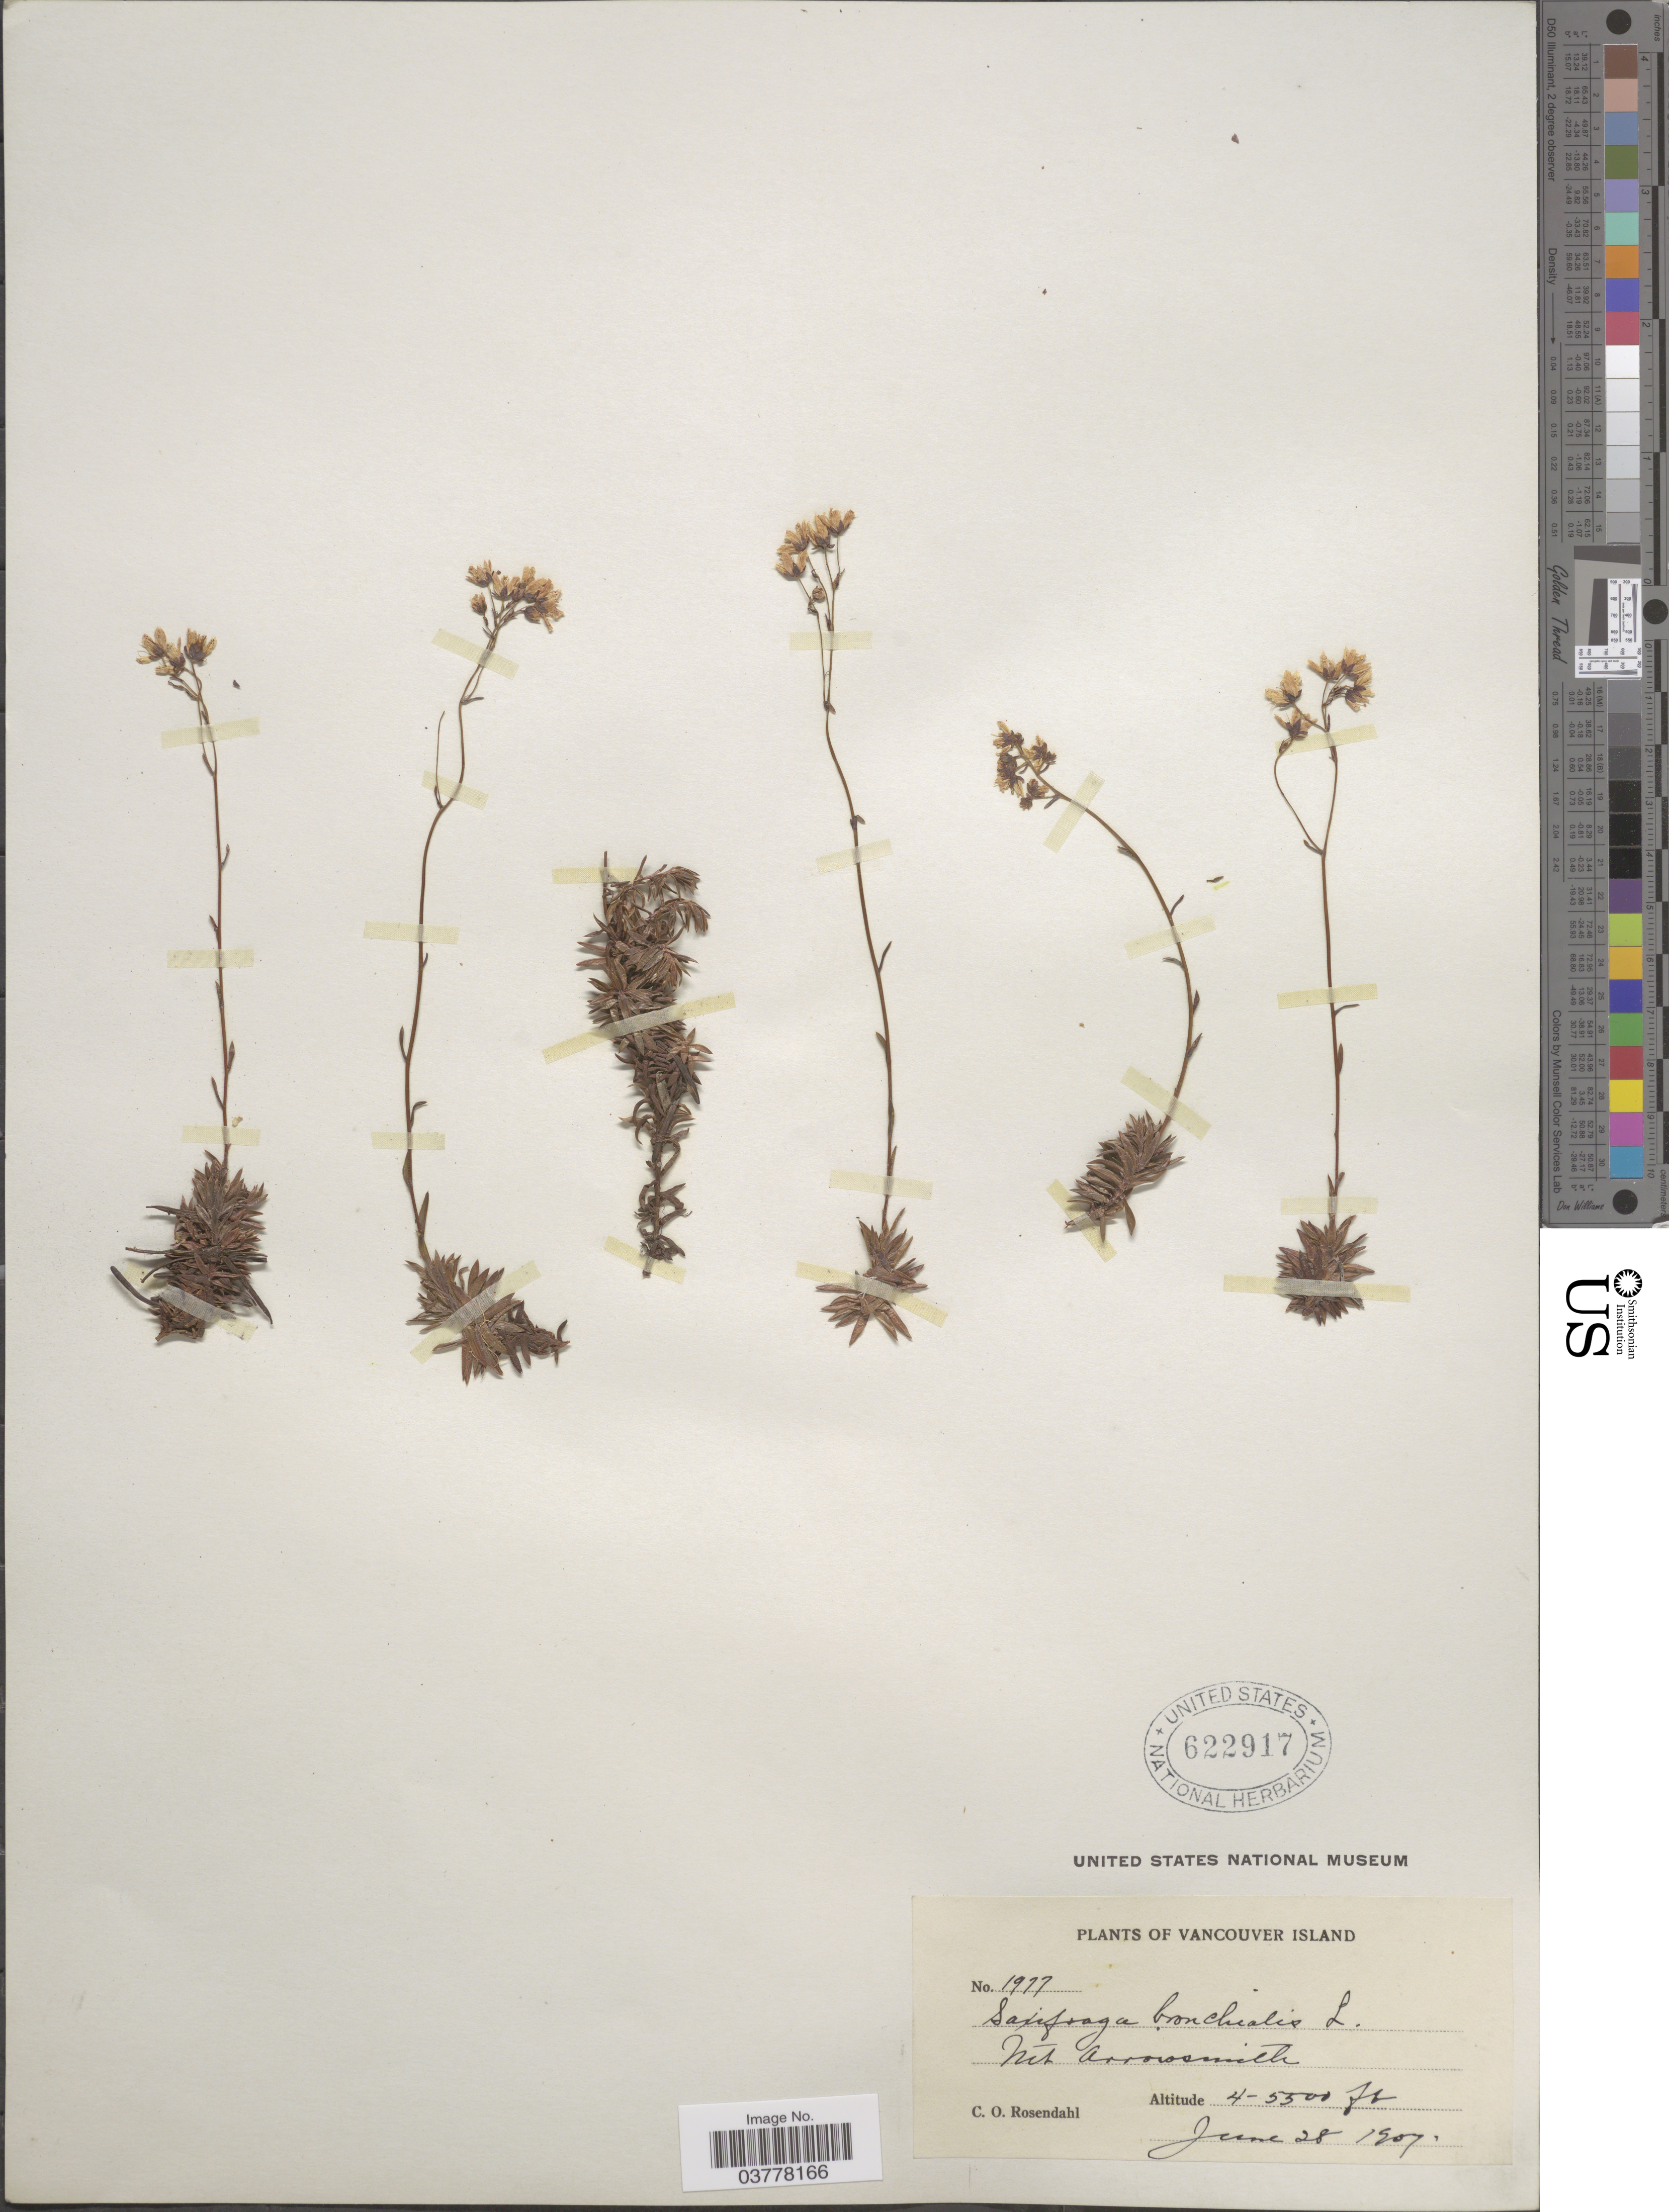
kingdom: Plantae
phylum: Tracheophyta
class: Magnoliopsida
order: Saxifragales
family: Saxifragaceae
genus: Saxifraga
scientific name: Saxifraga bronchialis subsp. austromontana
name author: (Wiegand) Piper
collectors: C. O. Rosendahl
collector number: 1977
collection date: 1907-06-28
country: Canada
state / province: British Columbia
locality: Vancouver. Mt. Arrowsmith.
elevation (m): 1219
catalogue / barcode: US 622917